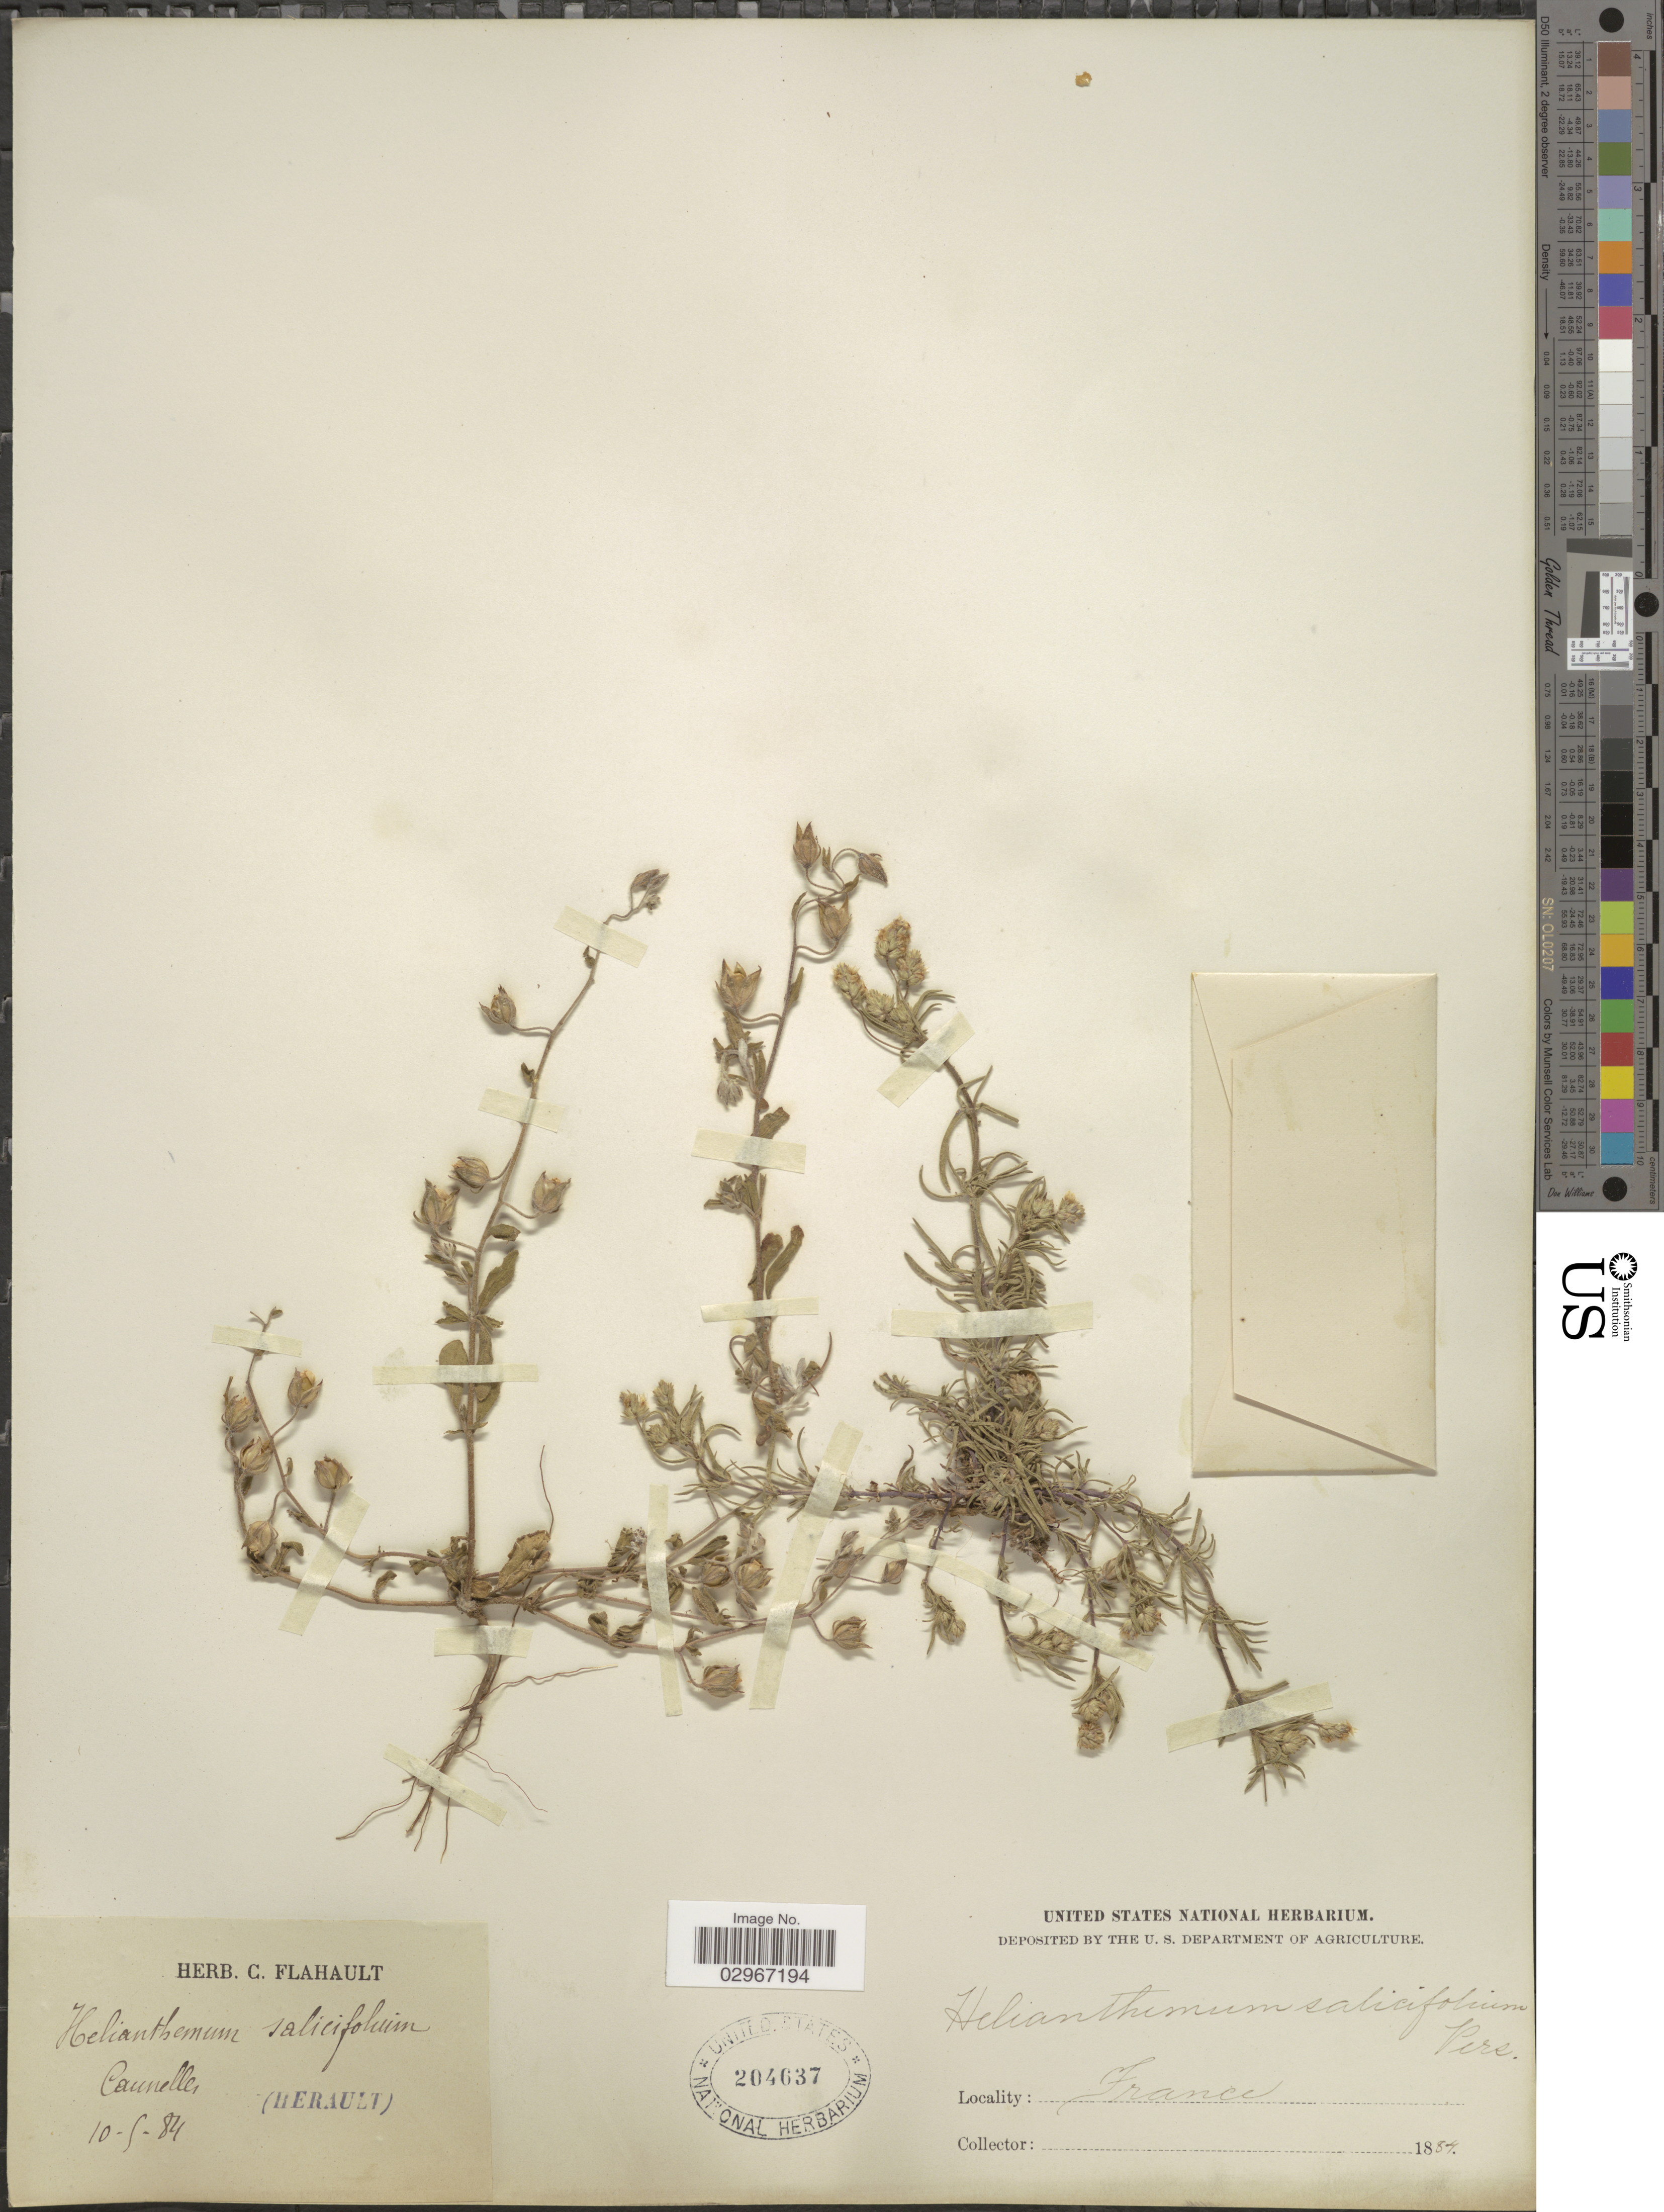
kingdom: Plantae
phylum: Tracheophyta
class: Magnoliopsida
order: Malvales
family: Cistaceae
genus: Helianthemum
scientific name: Helianthemum salicifolium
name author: (L.) Mill.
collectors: ex herb. C. Flahault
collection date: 1884-05-10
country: France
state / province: Occitanie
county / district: Hérault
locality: Caunelles (Herault).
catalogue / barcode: US 204637